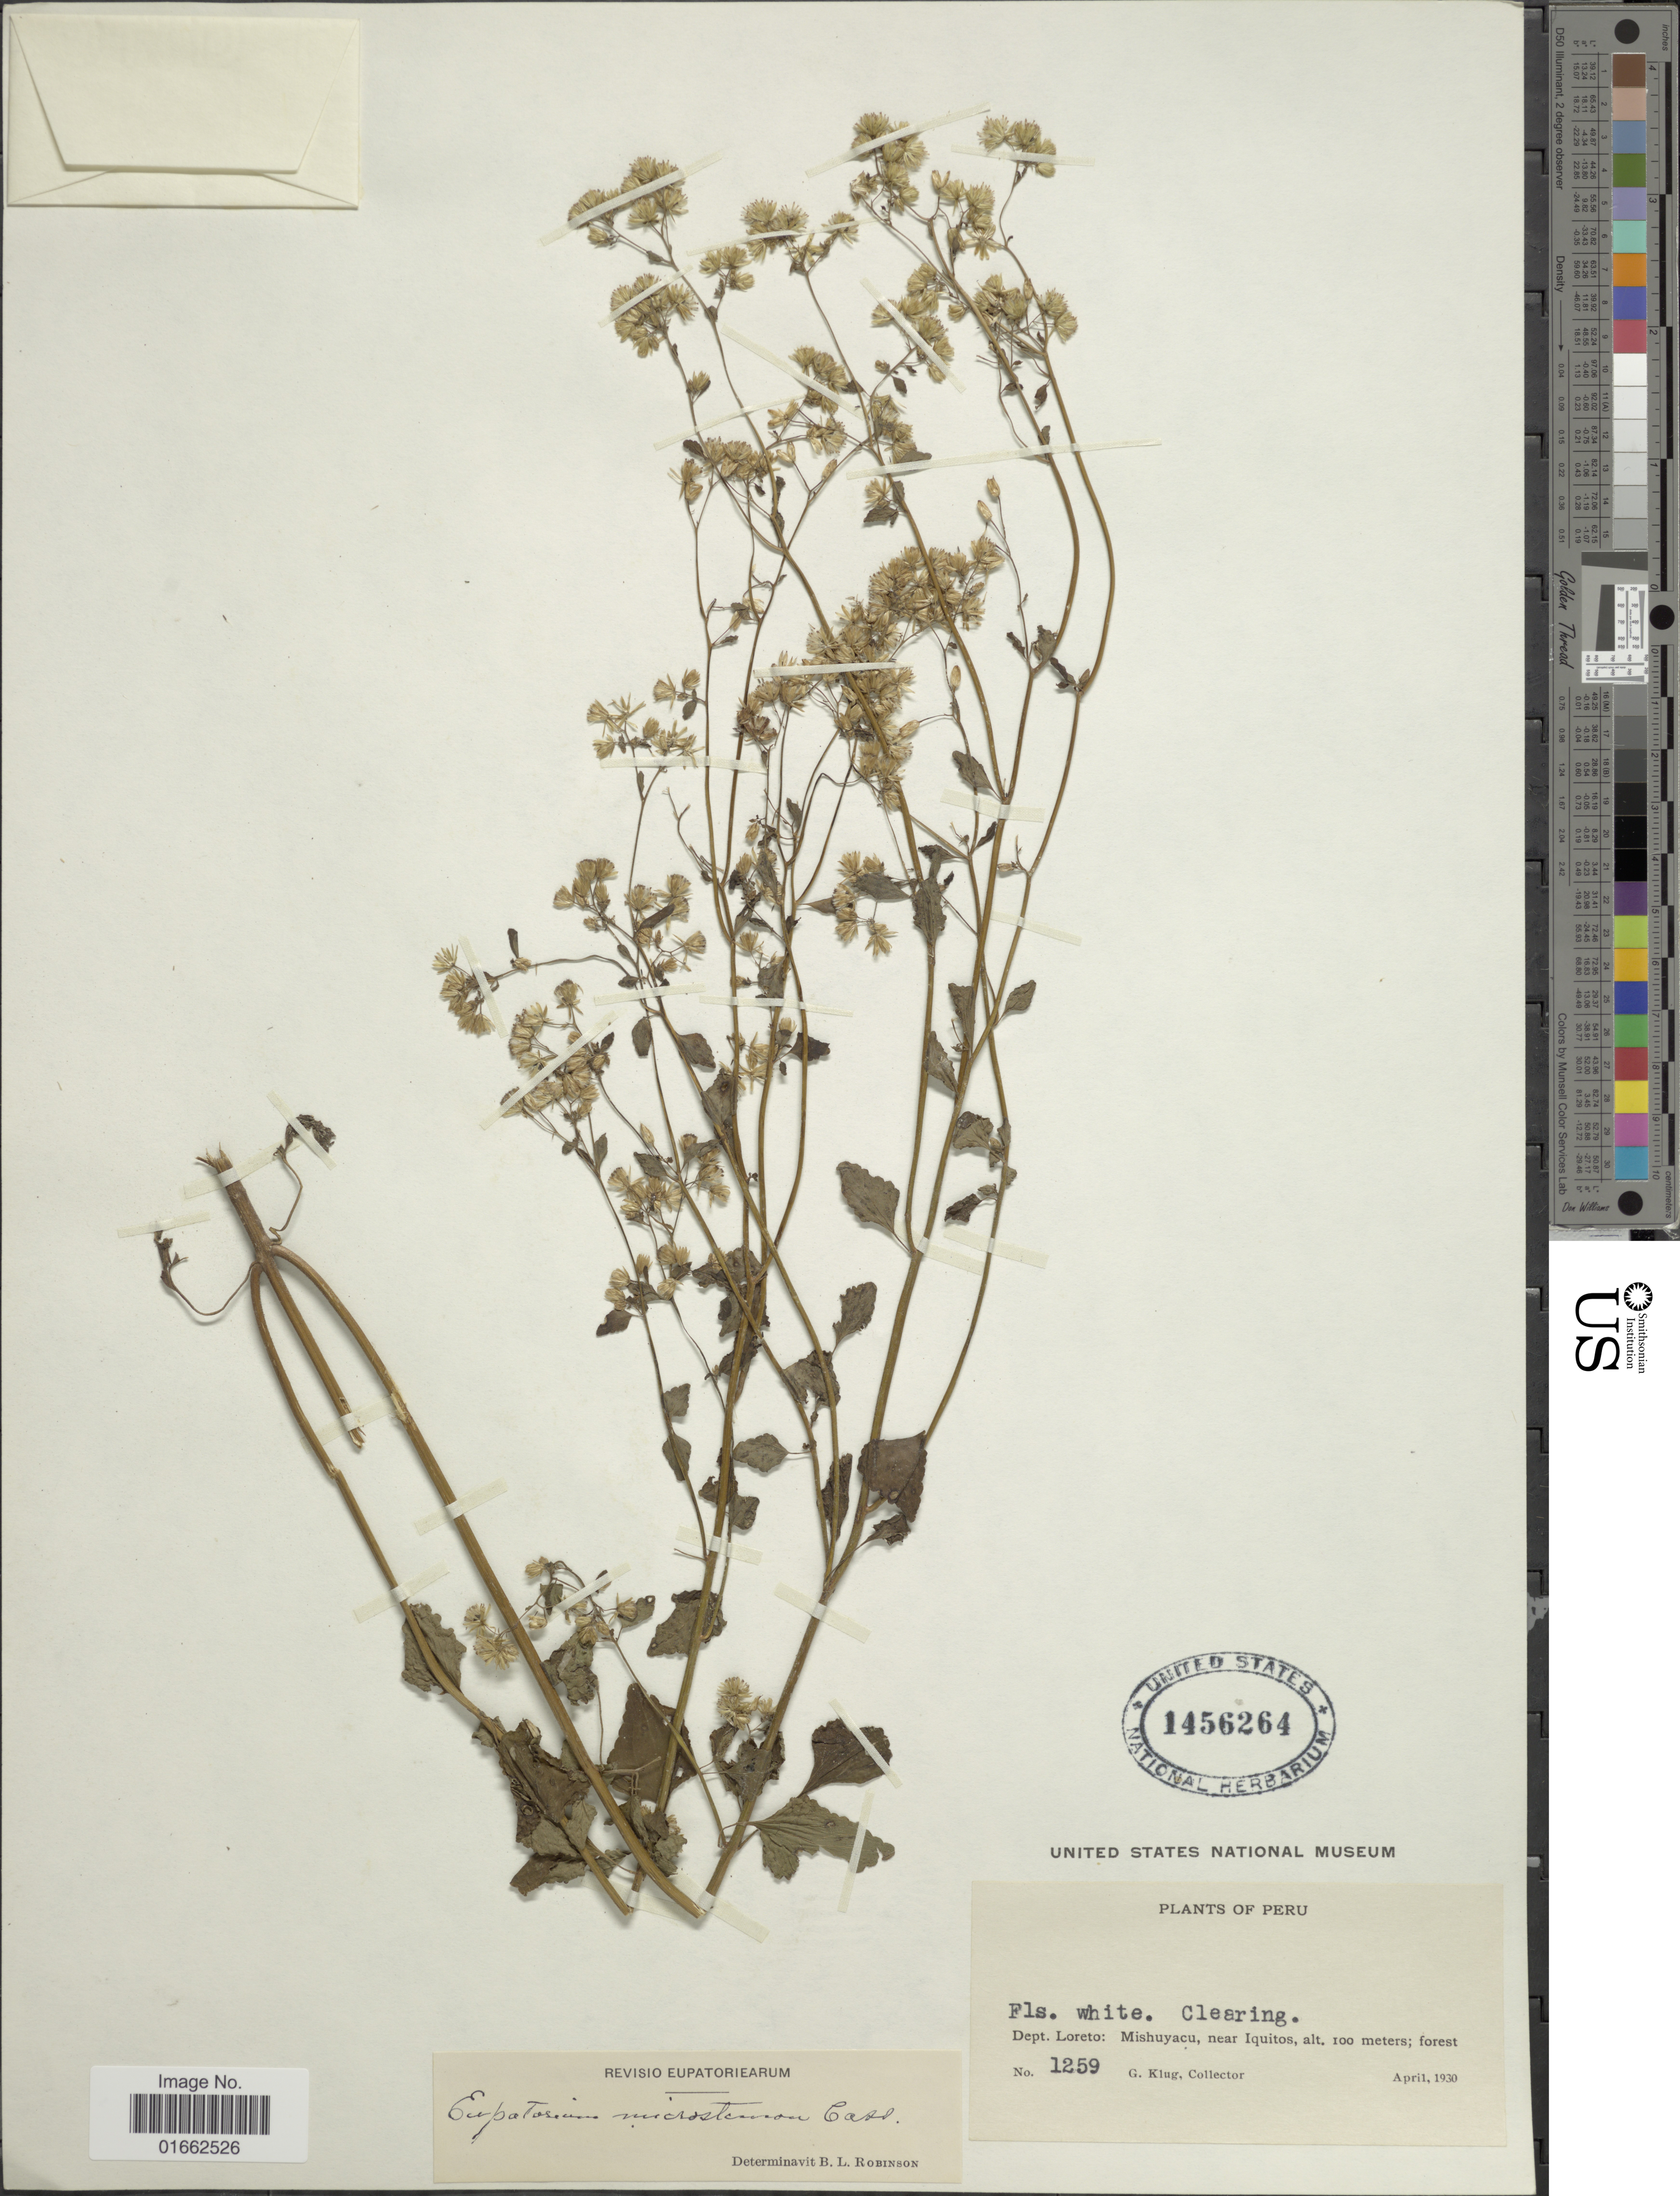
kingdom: Plantae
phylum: Tracheophyta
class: Magnoliopsida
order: Asterales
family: Asteraceae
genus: Fleischmannia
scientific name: Fleischmannia microstemon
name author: (Cass.) R.M. King & H. Rob.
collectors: G. Klug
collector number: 1259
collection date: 1930-04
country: Peru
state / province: Loreto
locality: Dept. Loreto: Mishuyacu, near Iquitos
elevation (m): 100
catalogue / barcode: US 1456264